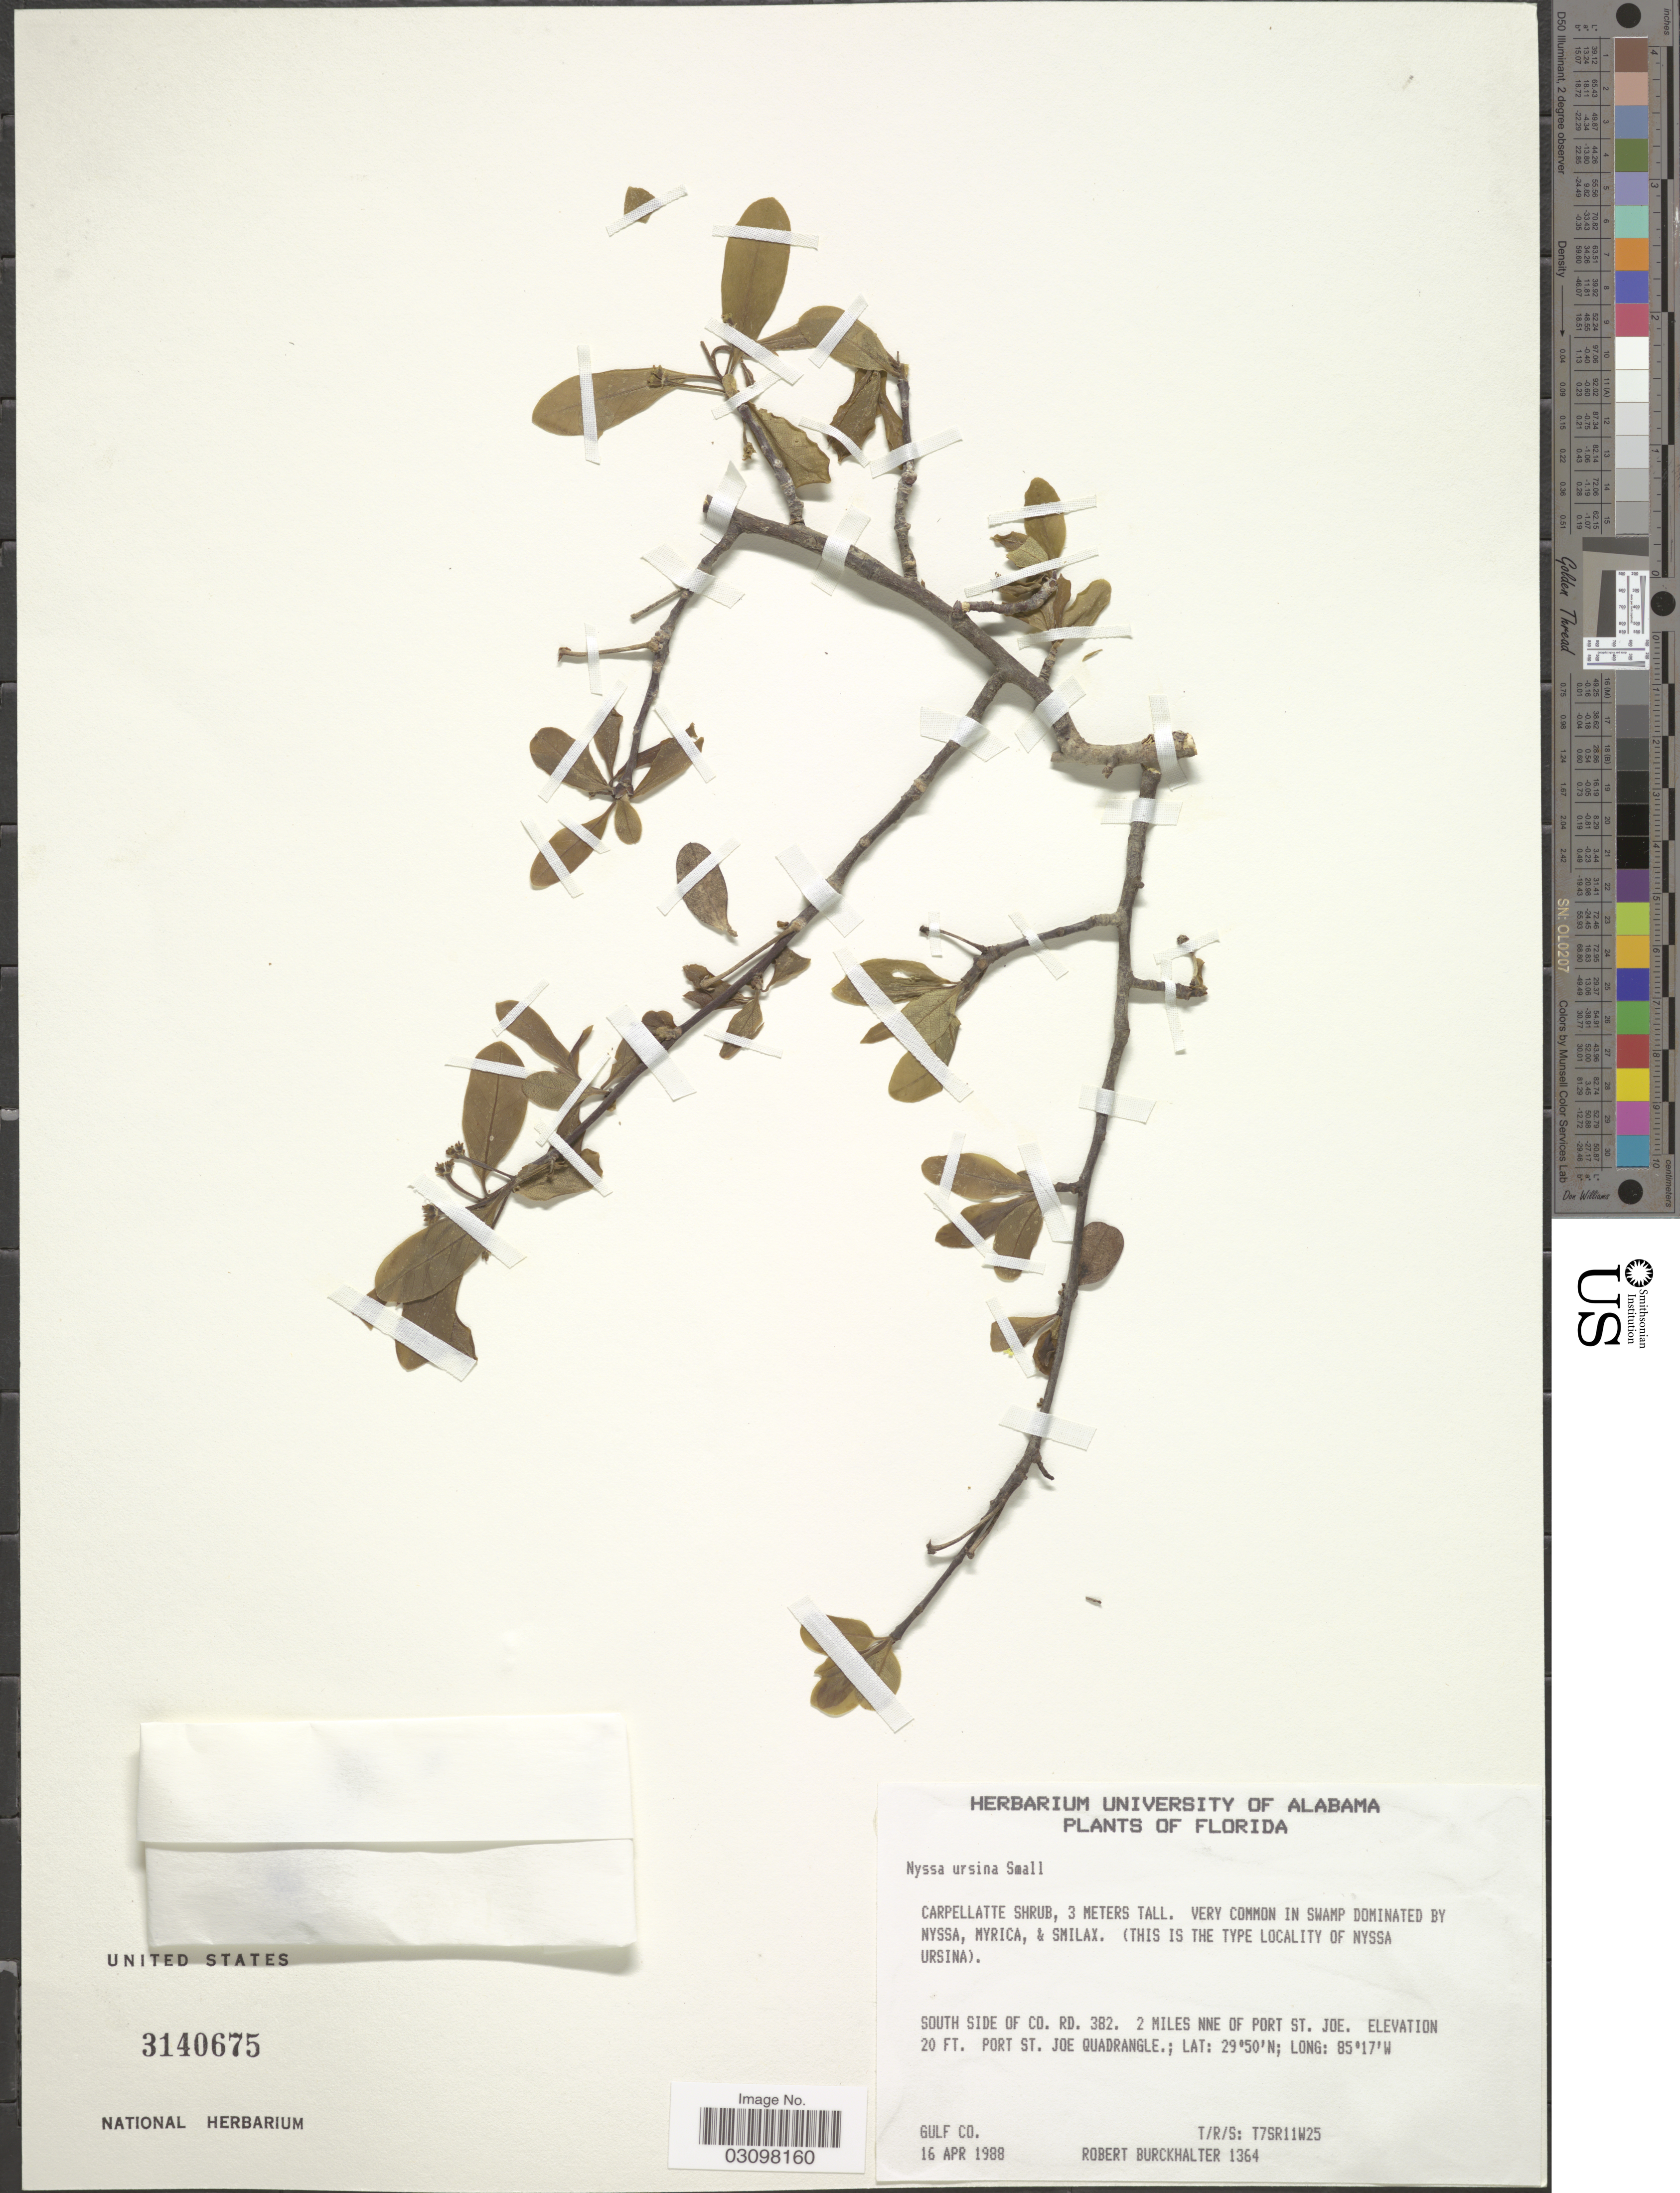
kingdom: Plantae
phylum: Tracheophyta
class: Magnoliopsida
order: Cornales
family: Nyssaceae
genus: Nyssa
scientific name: Nyssa ursina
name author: Small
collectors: R. Burckhalter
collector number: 1364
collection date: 1988-04-16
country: United States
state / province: Florida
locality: South side of Co. Rd. 382. 2 miles NNE of Port St. Joe. Port St. Joe Quadrangle. Gulf Co. T/R/S: T7SR11W25.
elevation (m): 6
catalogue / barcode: US 3140675